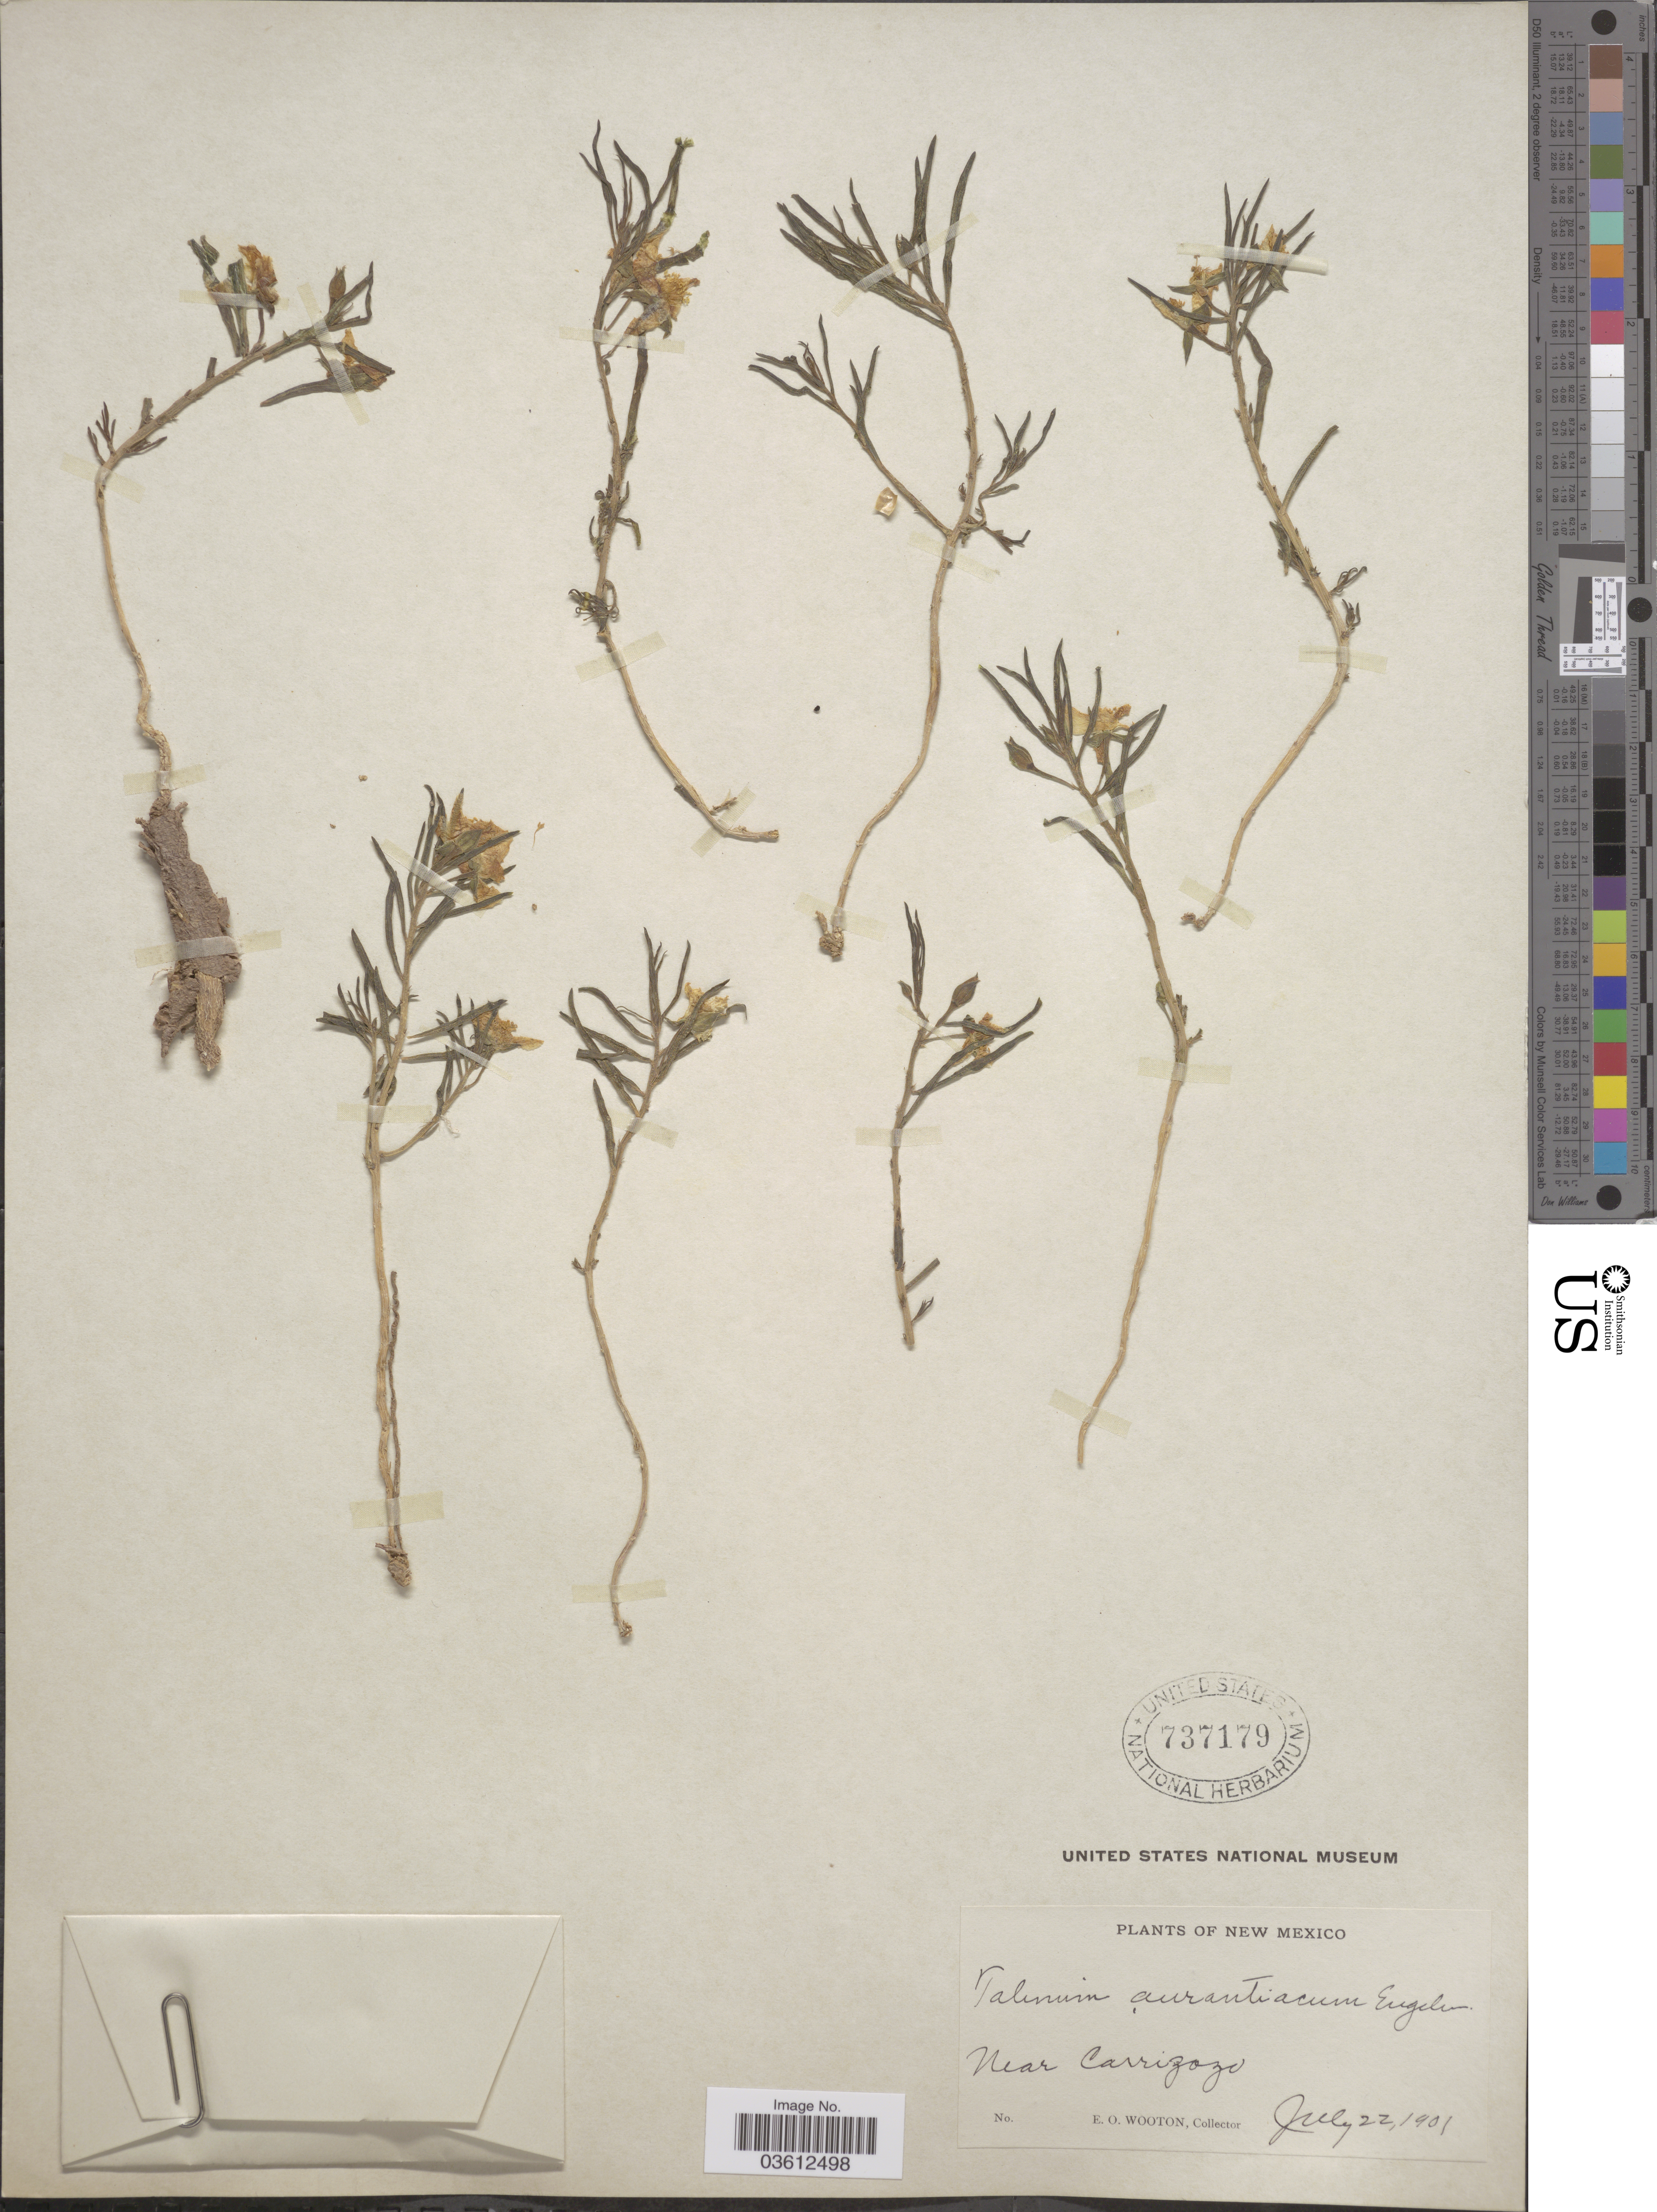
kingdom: Plantae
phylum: Tracheophyta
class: Magnoliopsida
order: Caryophyllales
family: Talinaceae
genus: Talinum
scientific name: Talinum aurantiacum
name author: Engelm. in A. Gray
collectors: E. O. Wooton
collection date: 1901-07-22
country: United States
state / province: New Mexico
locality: Near Carrizozo.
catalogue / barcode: US 737179